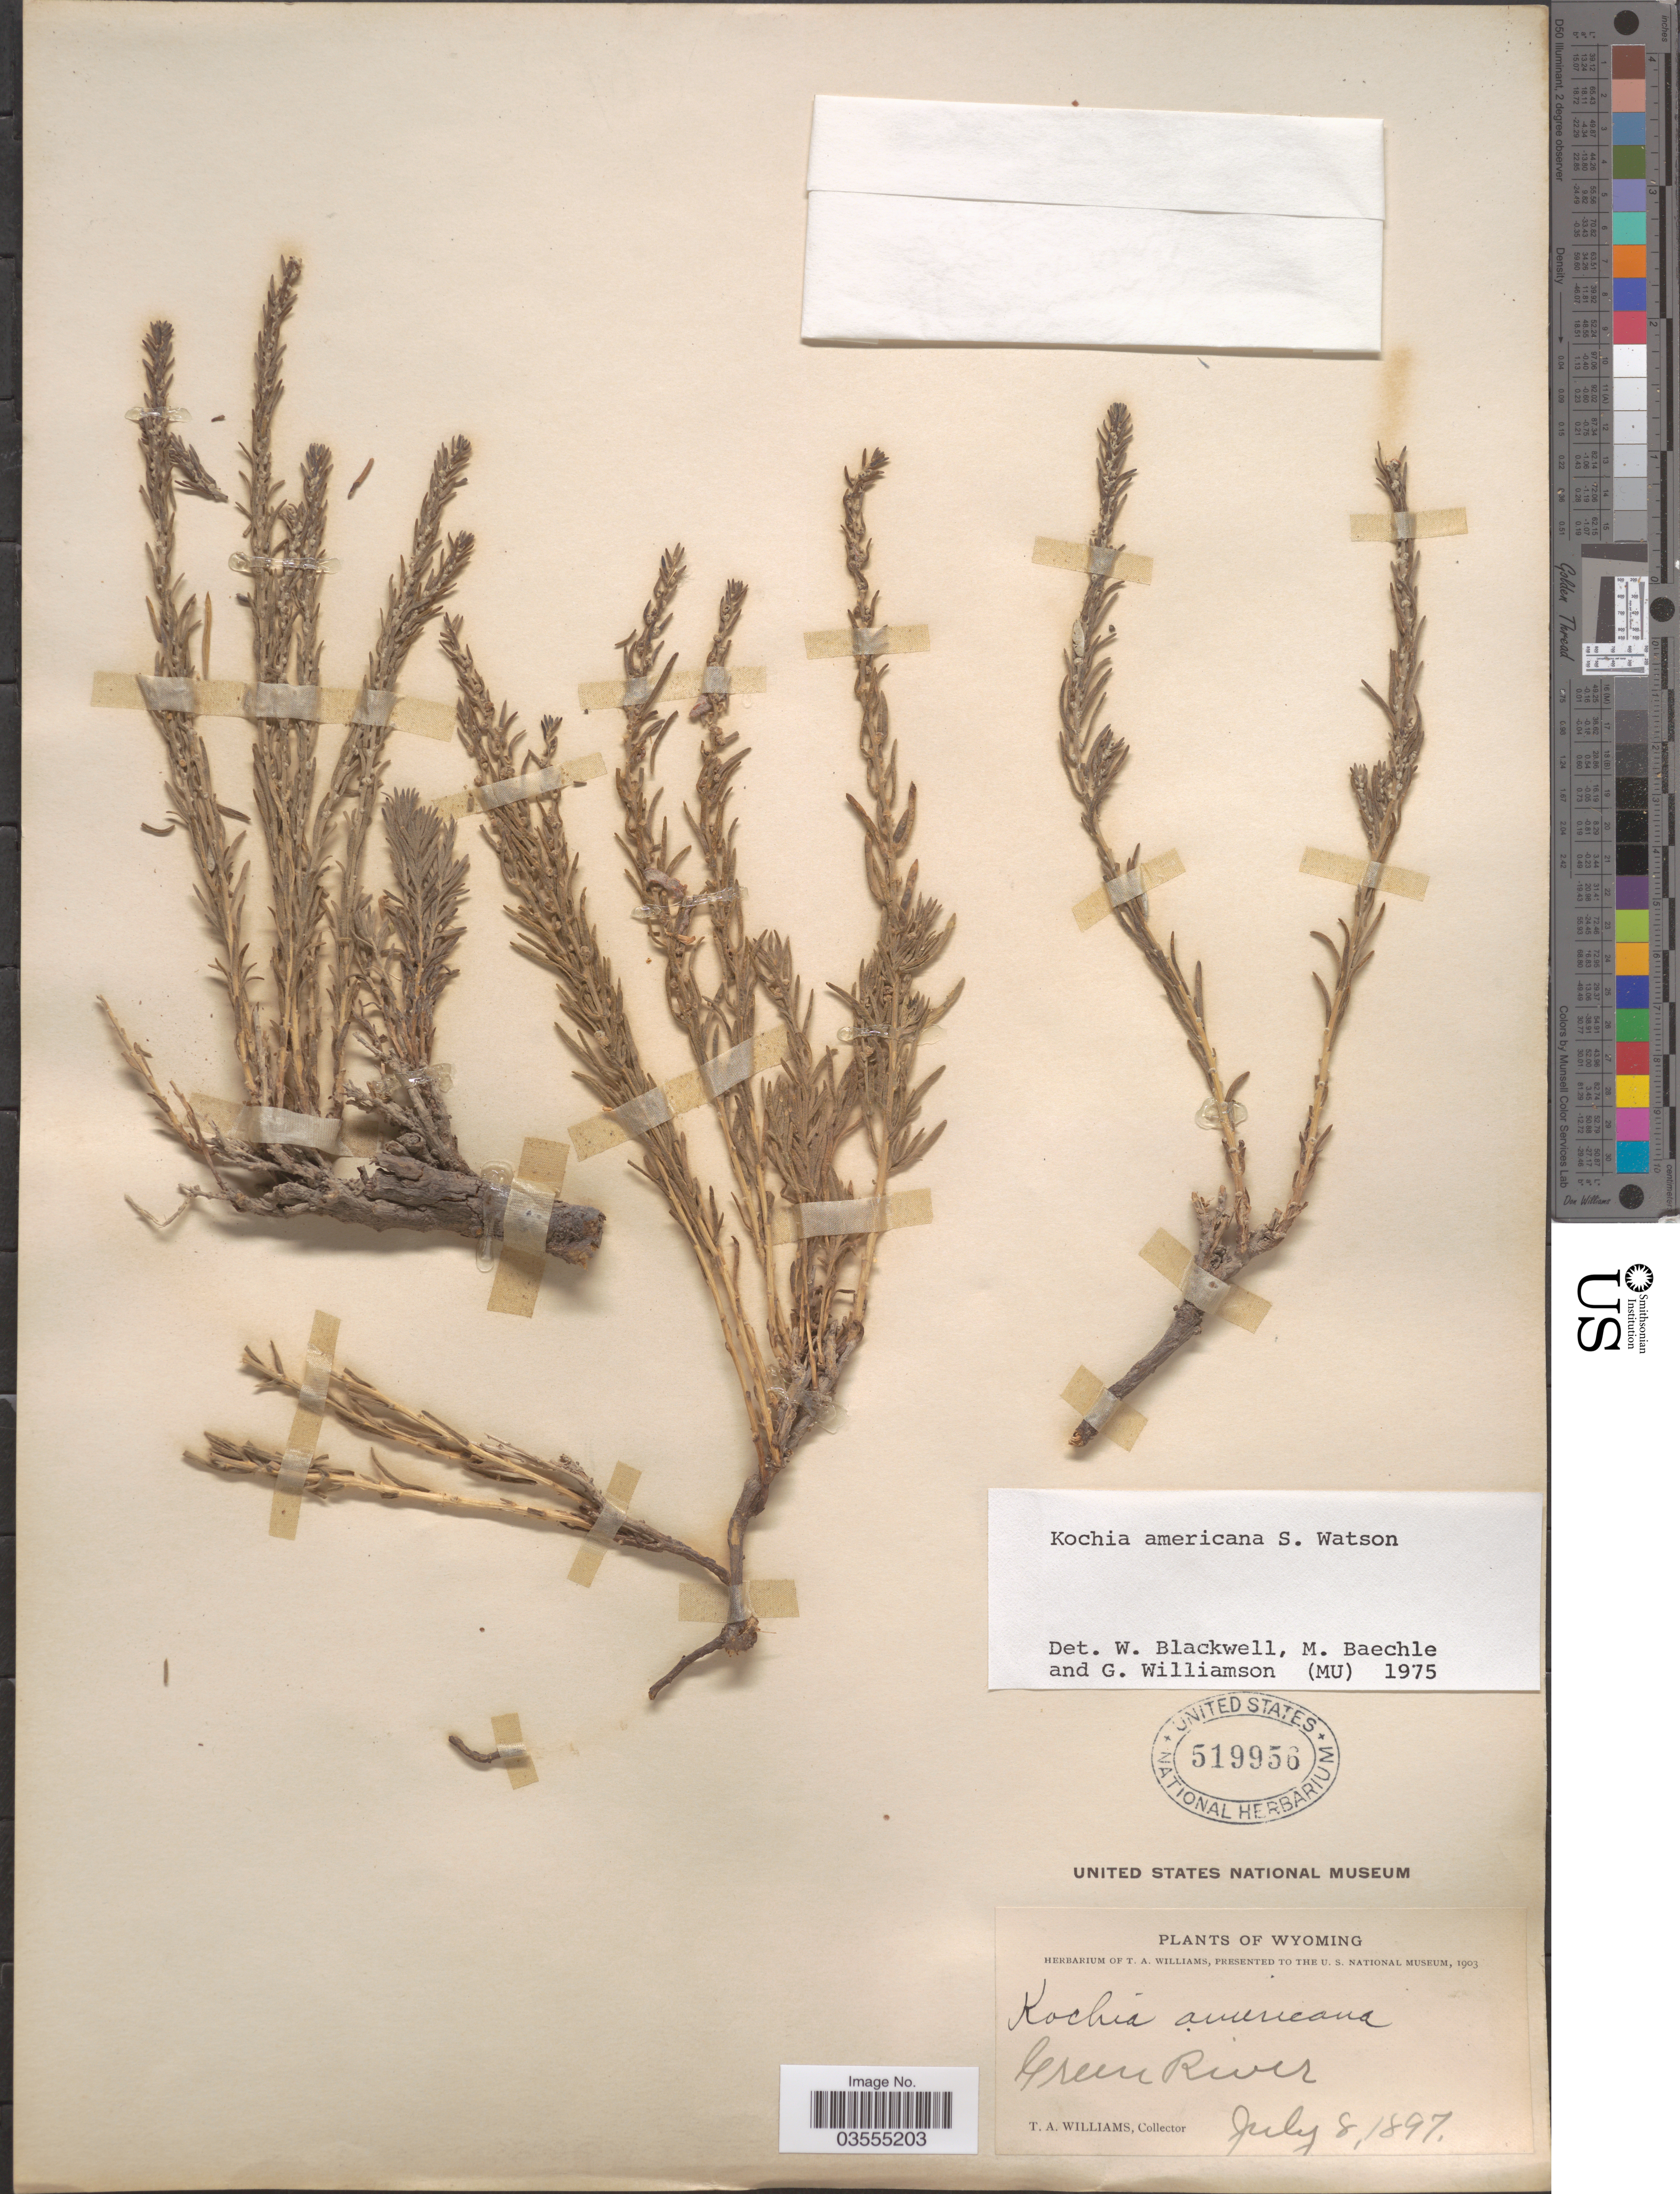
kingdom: Plantae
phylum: Tracheophyta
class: Magnoliopsida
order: Caryophyllales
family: Amaranthaceae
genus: Neokochia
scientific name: Neokochia americana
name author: (S. Watson) G.L. Chu & S.C. Sand.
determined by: U.S. National Herbarium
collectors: T. Williams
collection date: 1897-07-08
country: United States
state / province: Wyoming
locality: Green River.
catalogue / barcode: US 519956